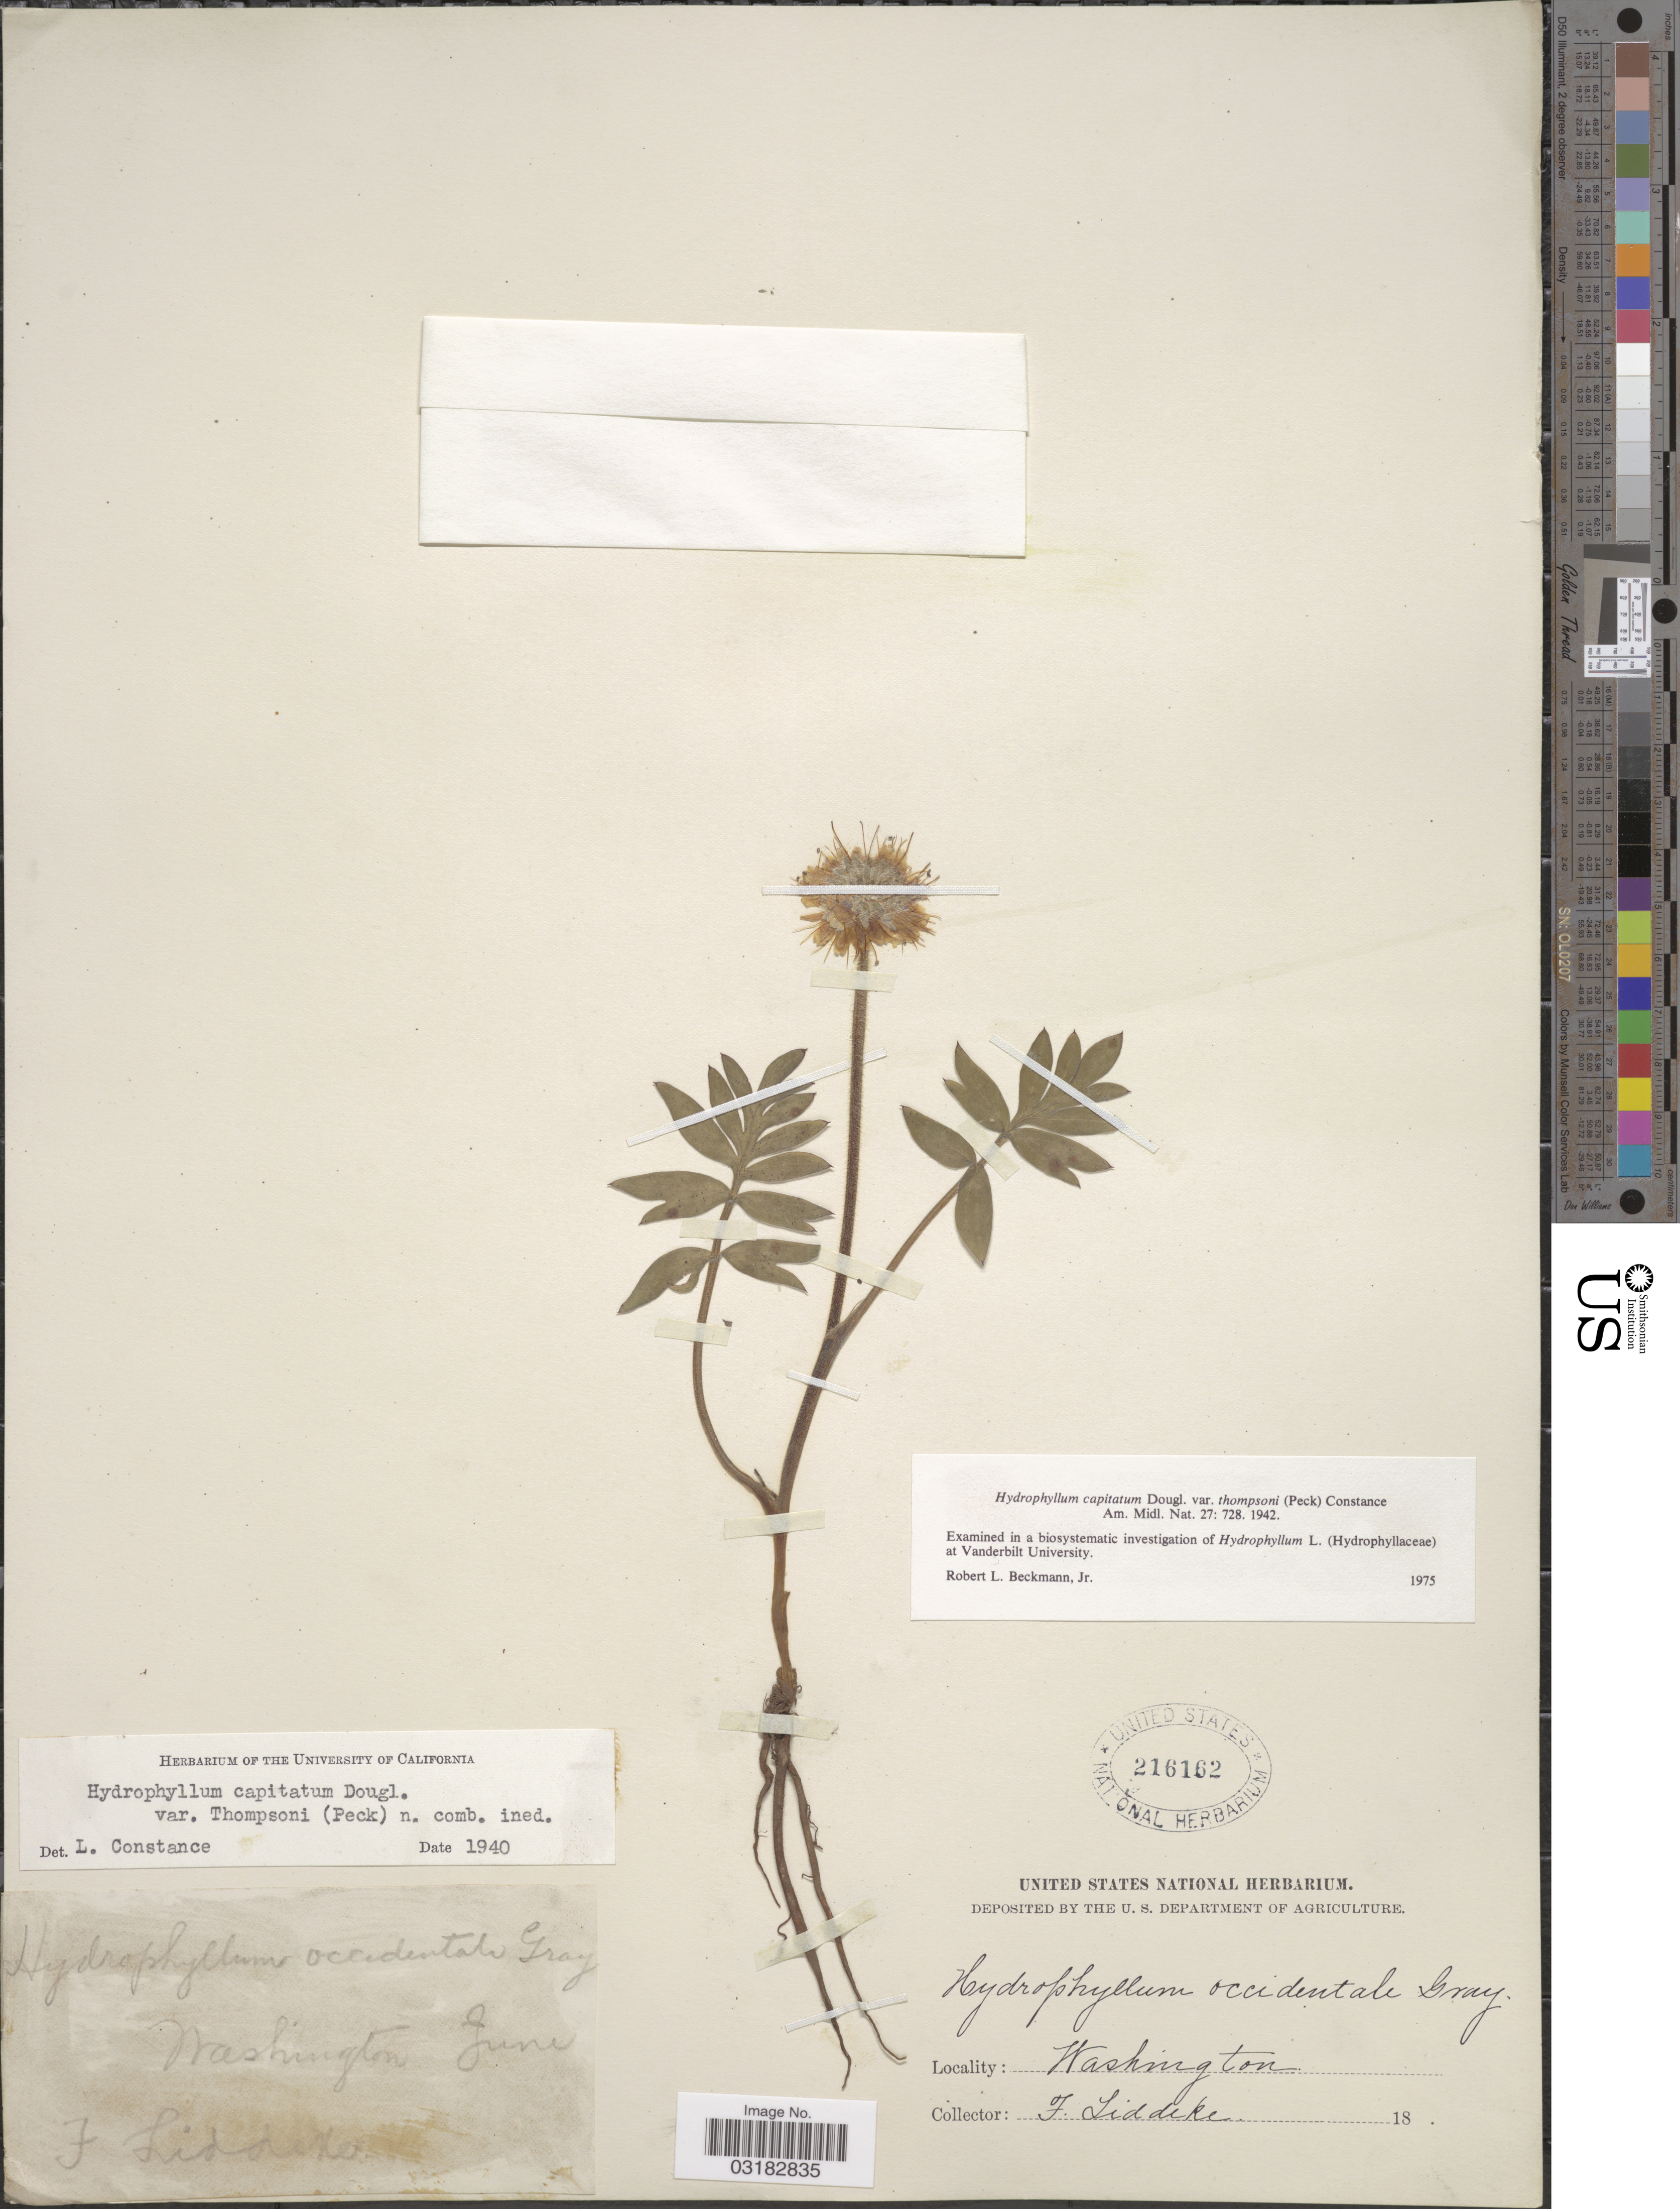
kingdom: Plantae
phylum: Tracheophyta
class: Magnoliopsida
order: Boraginales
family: Hydrophyllaceae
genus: Hydrophyllum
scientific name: Hydrophyllum capitatum var. thompsonii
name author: (M. Peck) Constance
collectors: F. Liddeke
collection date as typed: June 18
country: United States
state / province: Washington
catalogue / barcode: US 216162